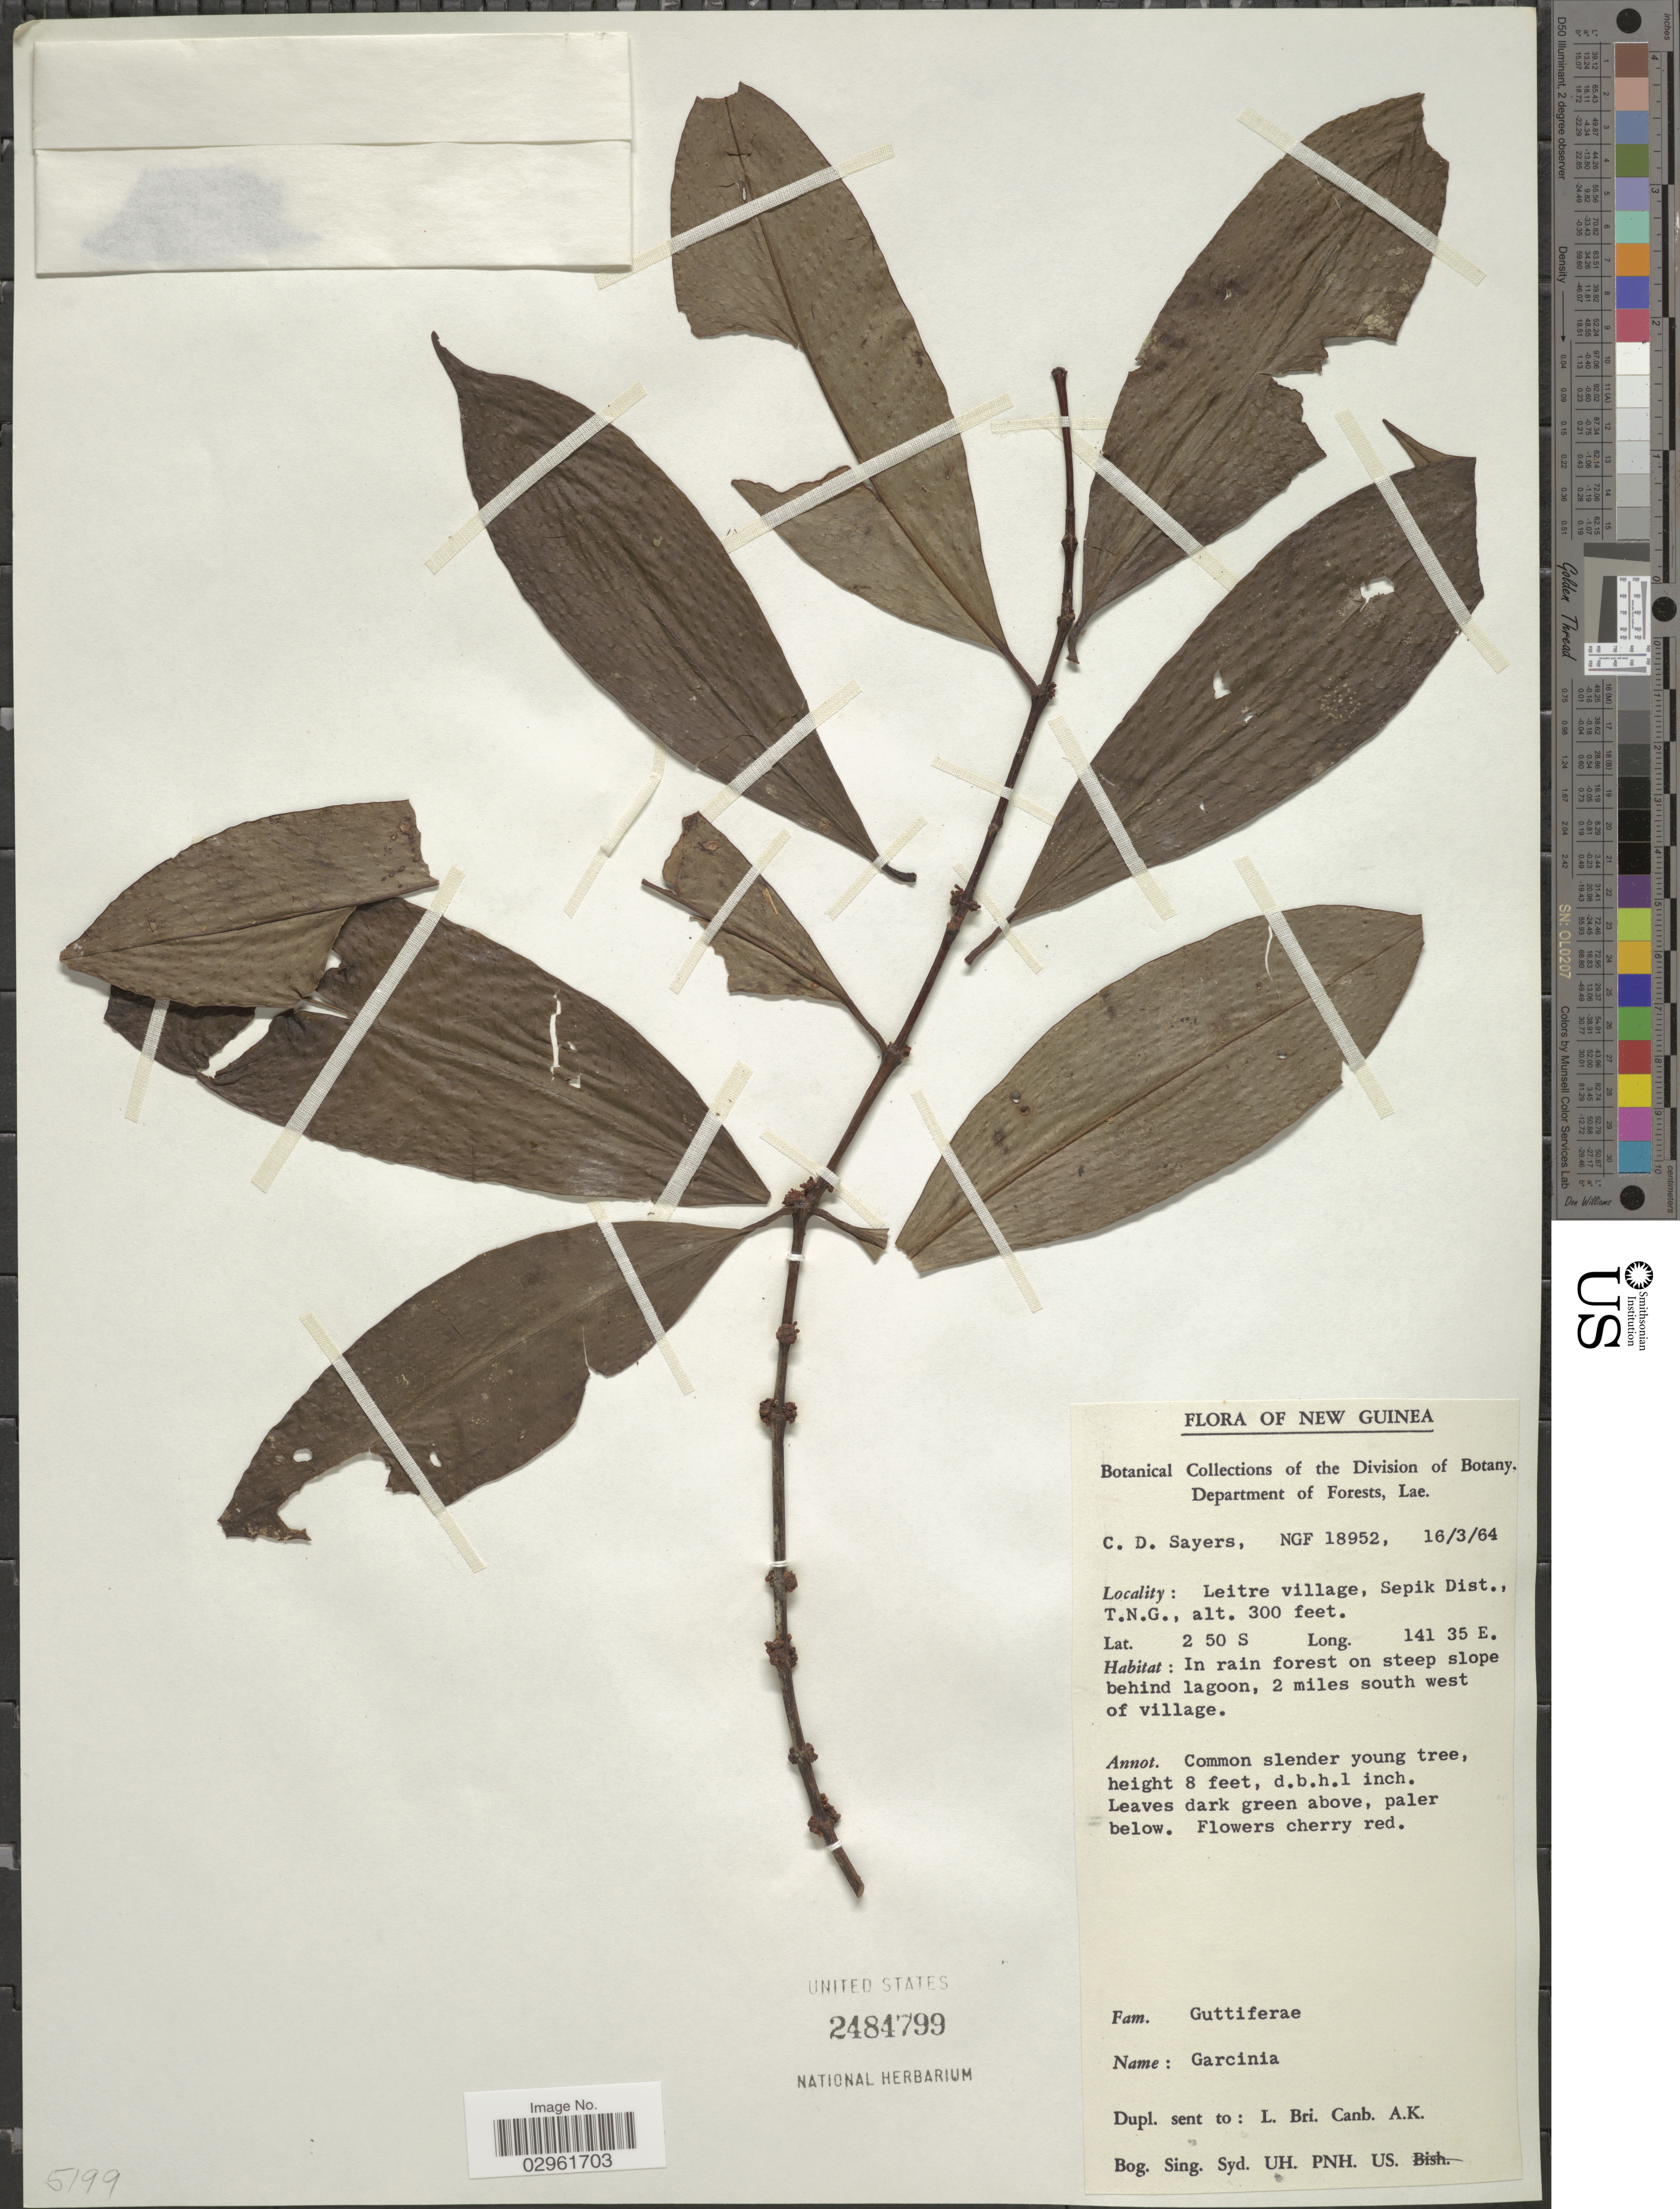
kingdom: Plantae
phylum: Tracheophyta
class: Magnoliopsida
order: Malpighiales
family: Clusiaceae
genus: Garcinia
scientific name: Garcinia sp.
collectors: C. Sayers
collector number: NGF18952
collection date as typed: Transcribed d/m/y: 16/3/64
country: Papua New Guinea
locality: New Guinea. Leitre village, Sepik Dist., T.N.G. In rain forest on steep slope behind lagoon, 2 miles south west of village.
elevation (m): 91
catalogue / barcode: US 2484799